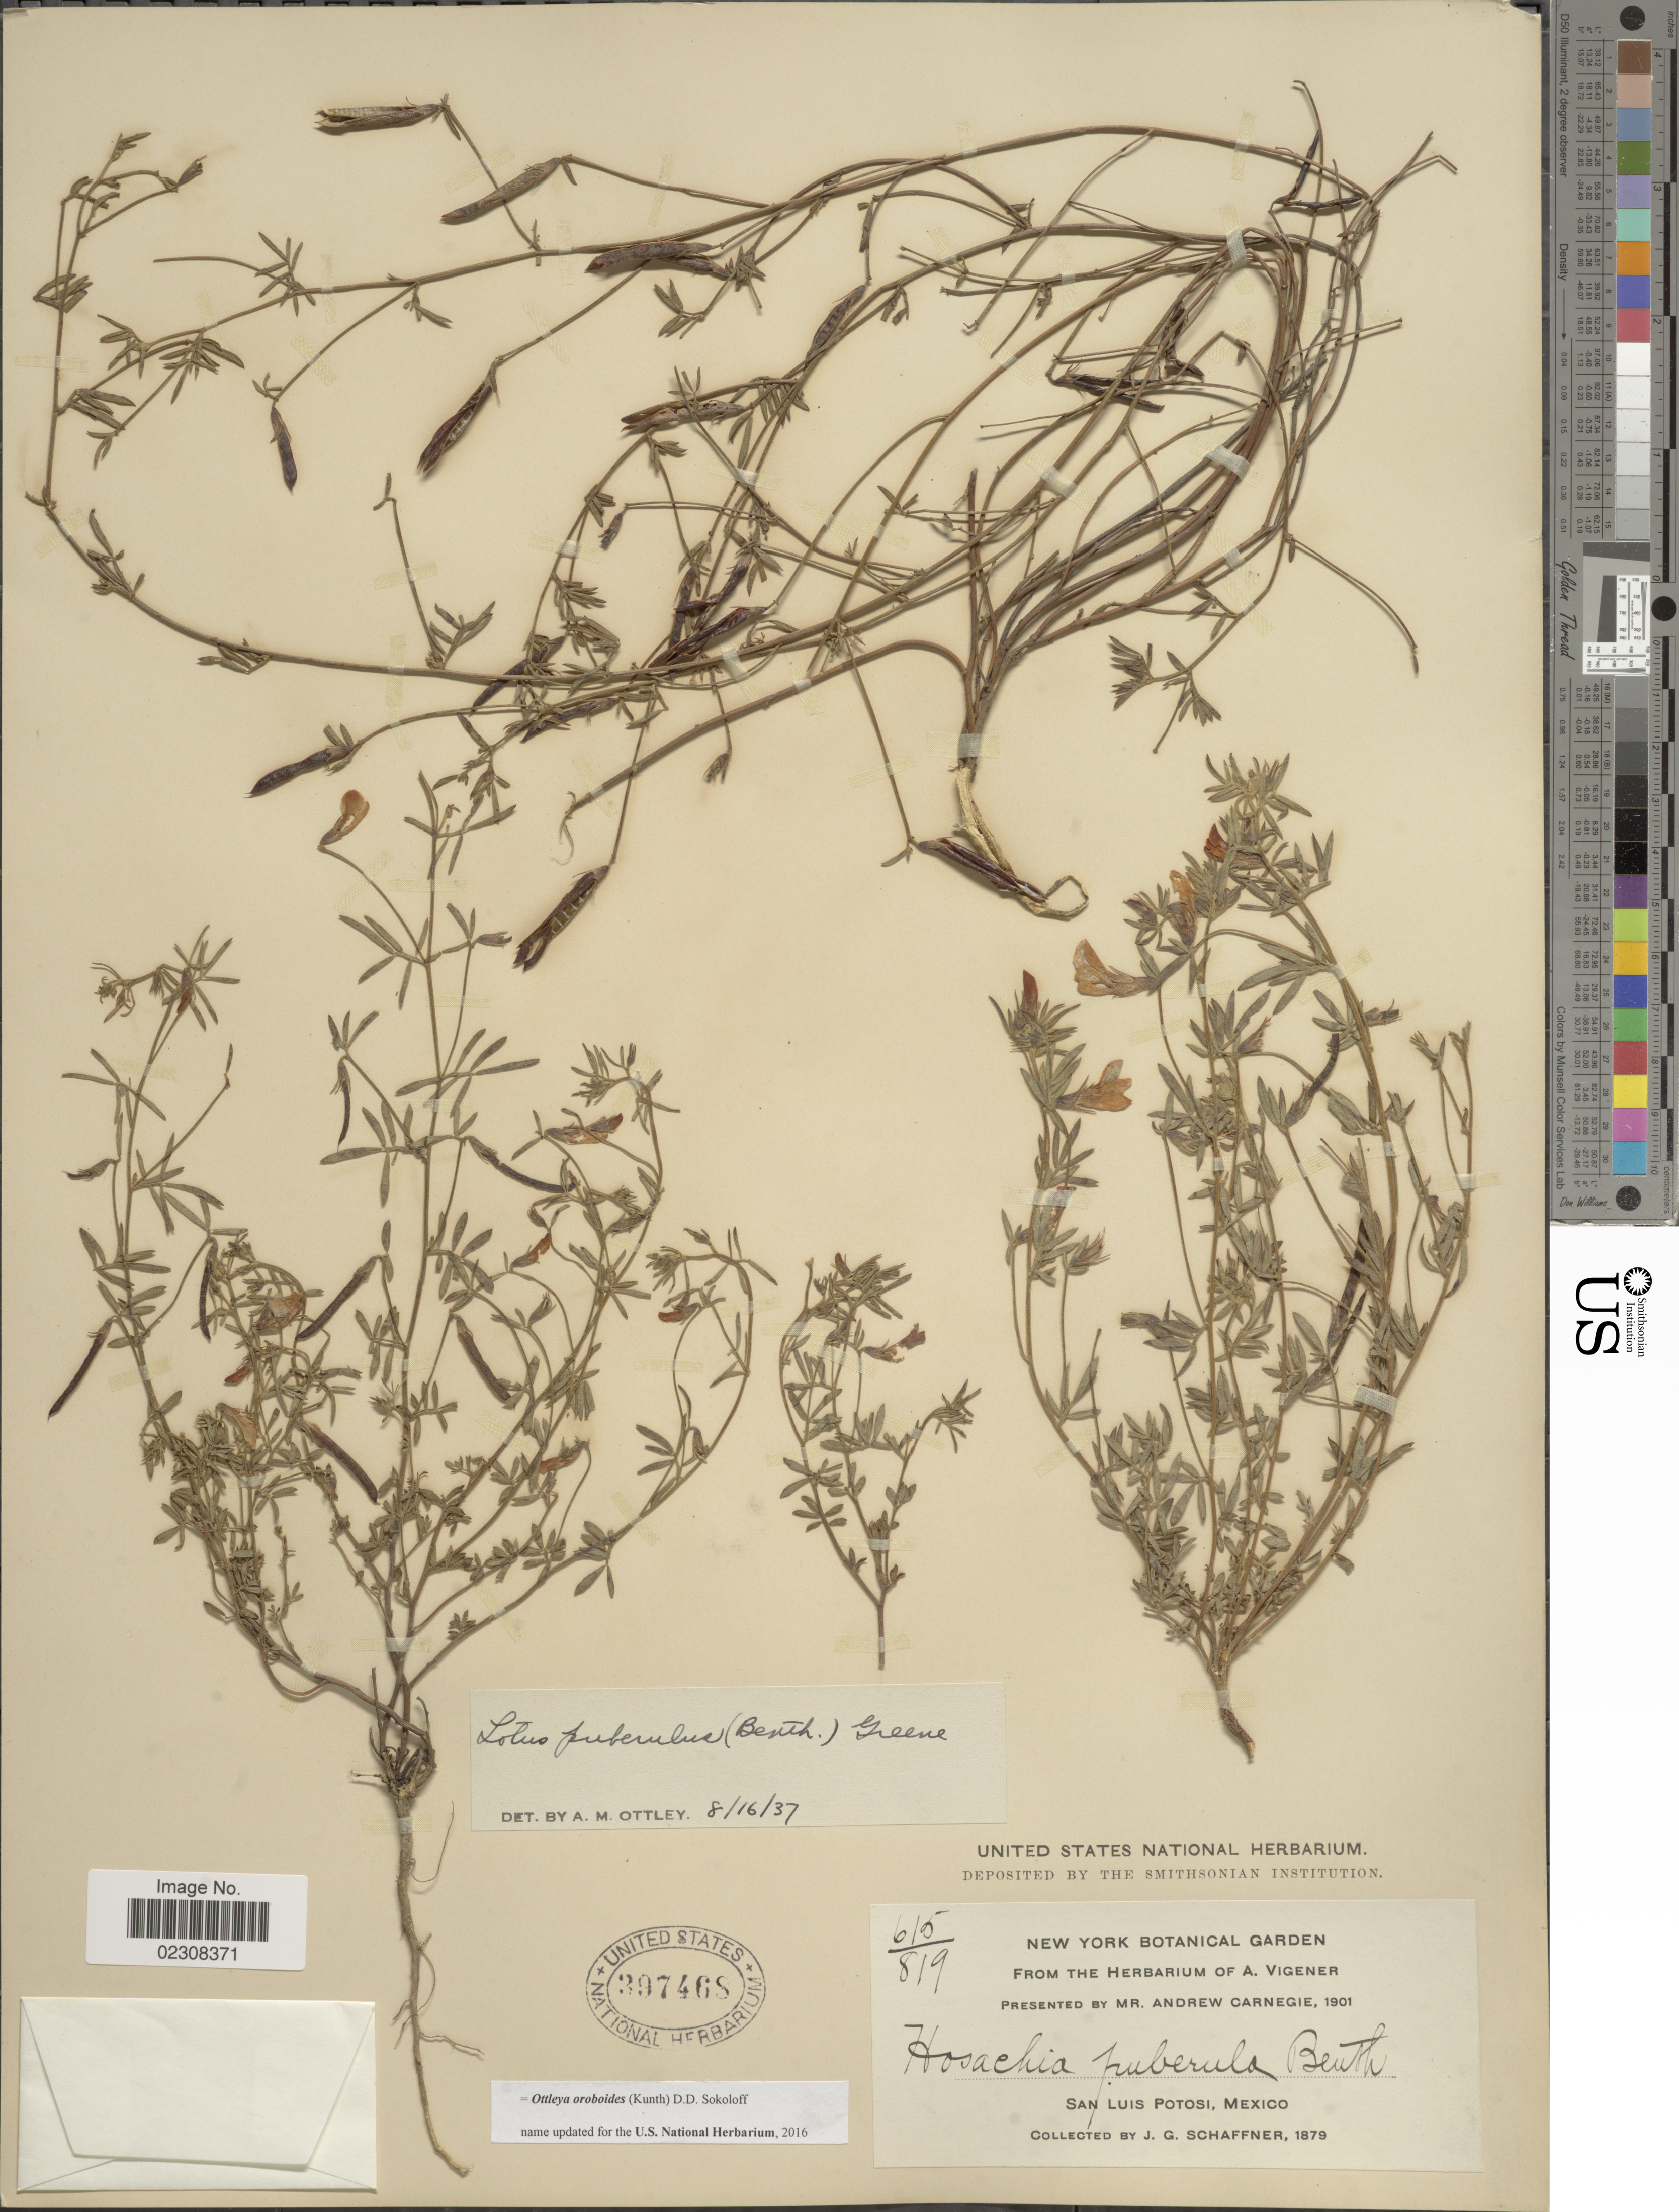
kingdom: Plantae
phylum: Tracheophyta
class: Magnoliopsida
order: Fabales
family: Fabaceae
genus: Ottleya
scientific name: Ottleya oroboides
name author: (Kunth) D.D. Sokoloff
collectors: J. G. Schaffner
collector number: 615/819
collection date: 1879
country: Mexico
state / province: San Luis Potosí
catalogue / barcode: US 397468